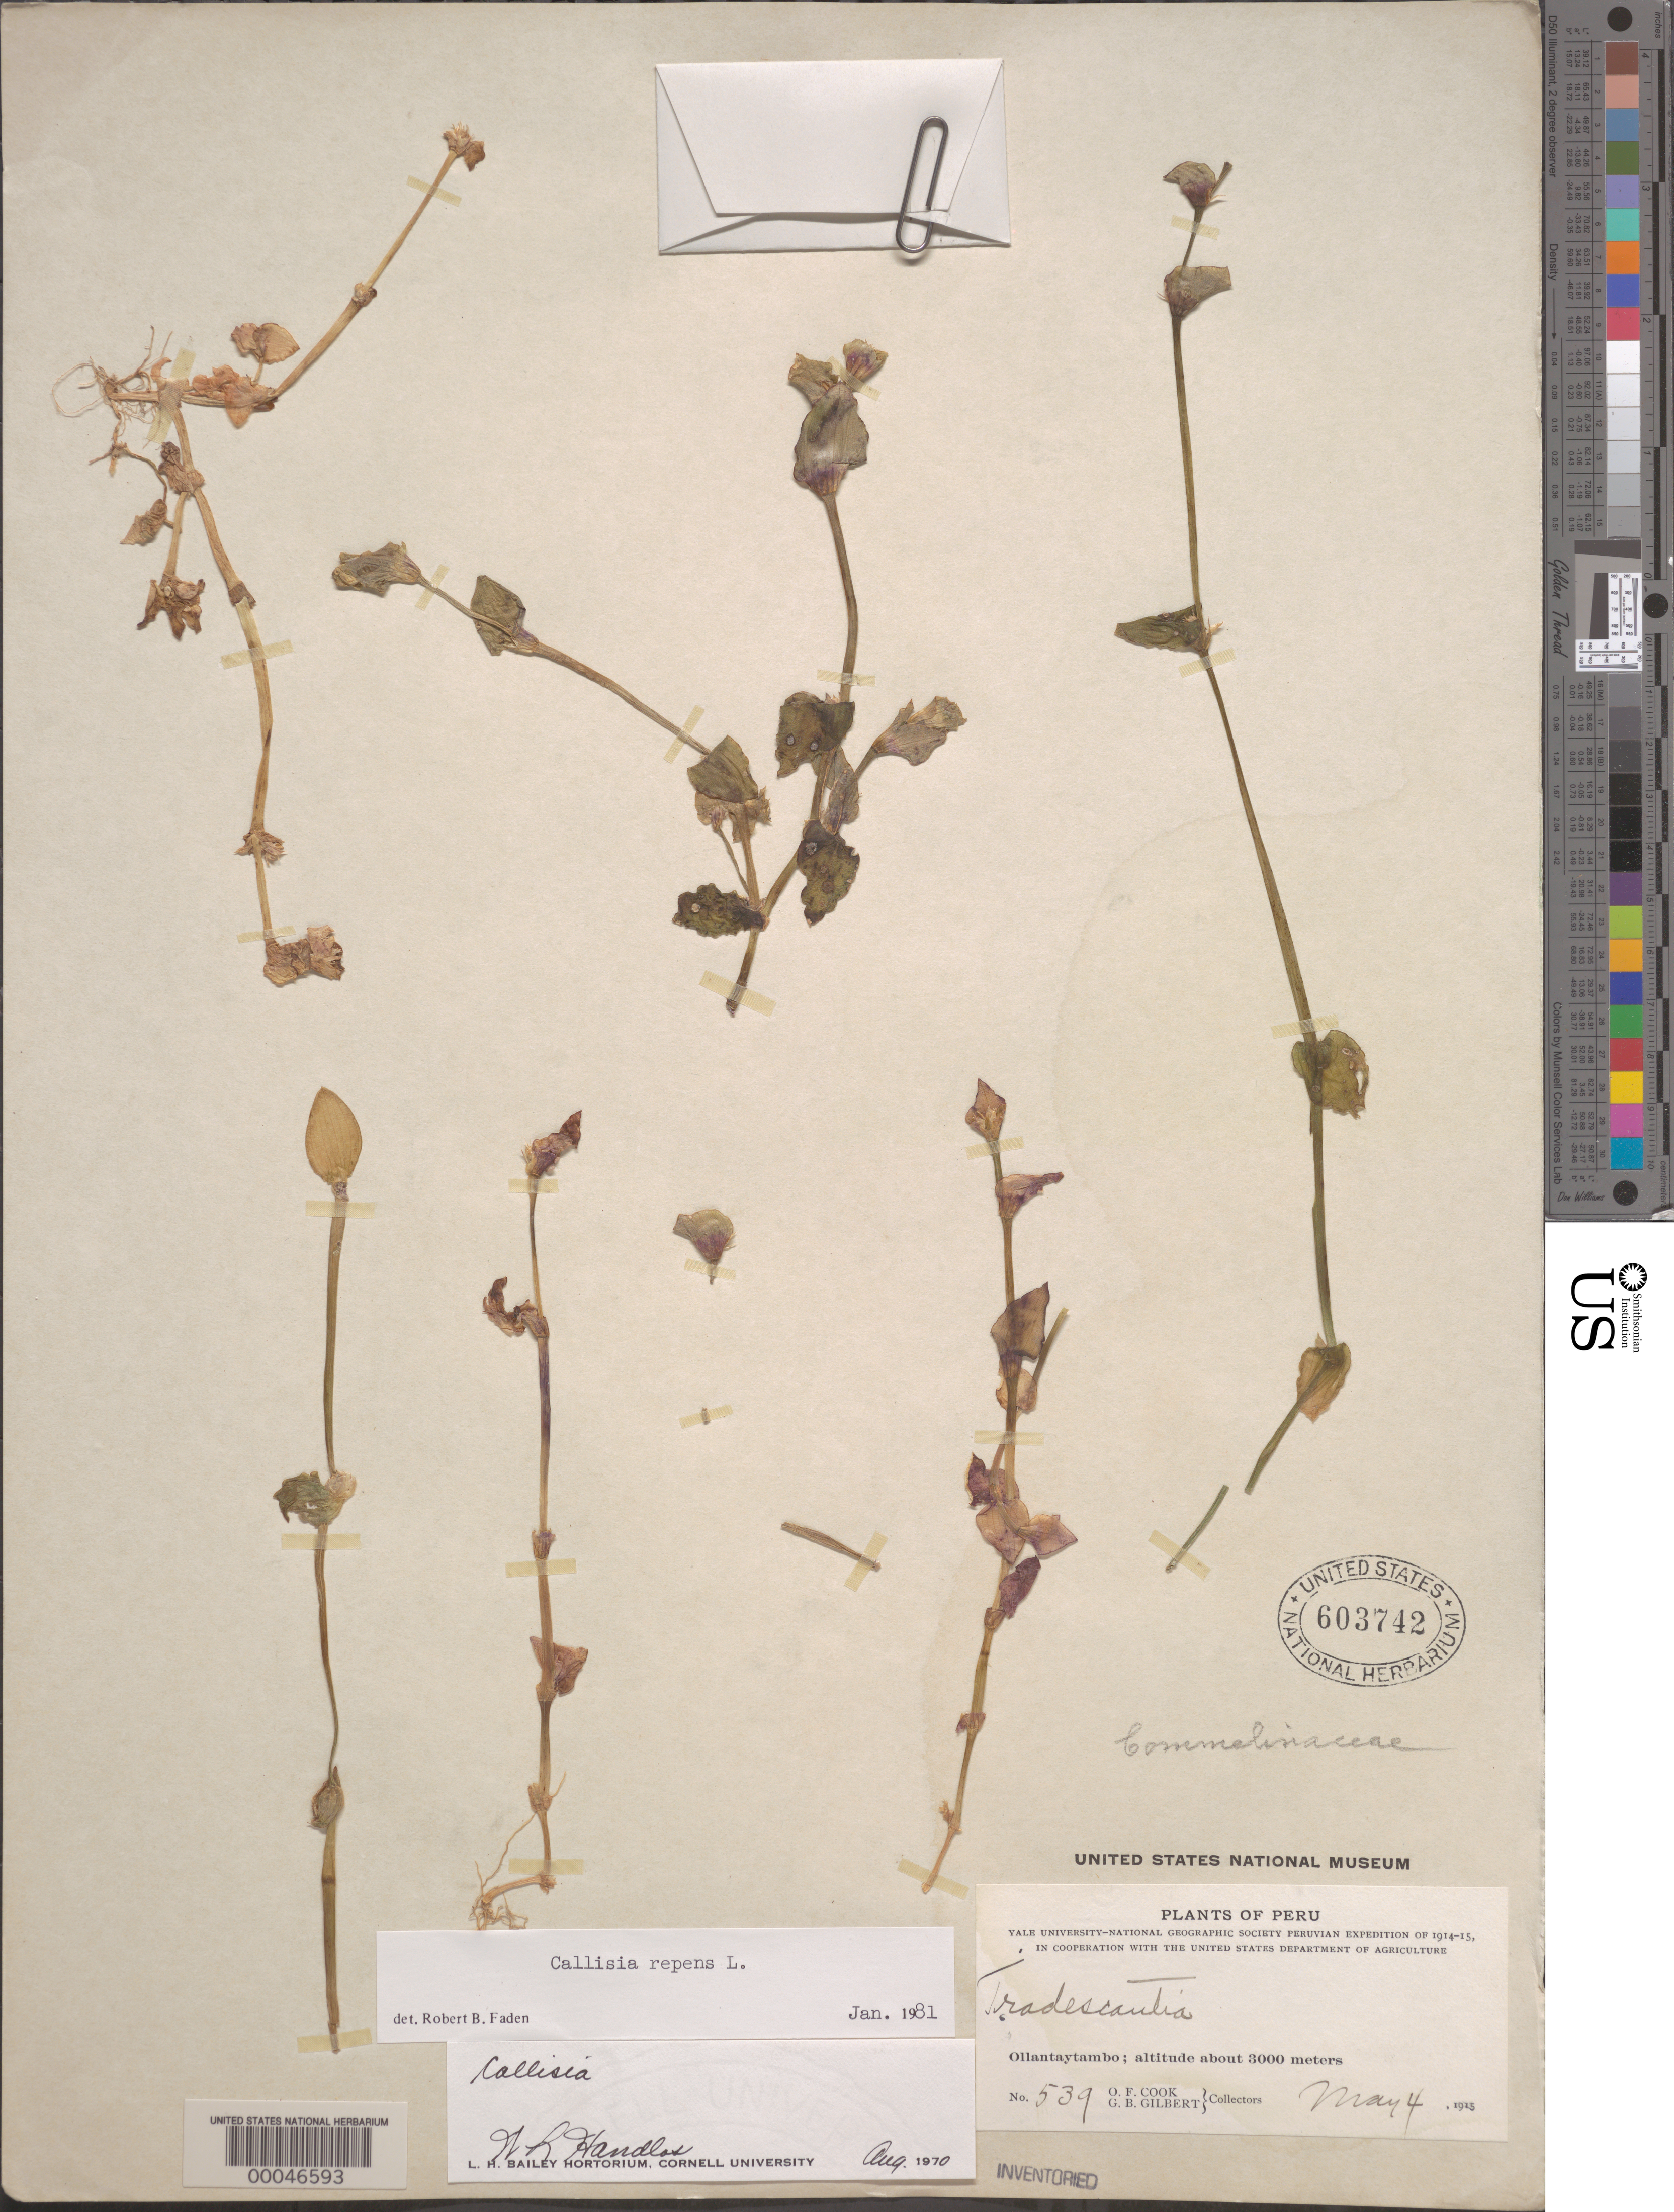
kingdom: Plantae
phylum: Tracheophyta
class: Liliopsida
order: Commelinales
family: Commelinaceae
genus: Callisia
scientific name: Callisia repens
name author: (Jacq.) L.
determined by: Faden, Robert B., (US), Smithsonian Institution - National Museum of Natural History (UNITED STATES)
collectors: O. F. Cook & G. B. Gilbert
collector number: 539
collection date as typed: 04 May 1915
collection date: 1915-05-04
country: Peru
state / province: Cusco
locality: Ollantaytambo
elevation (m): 3000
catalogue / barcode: US 603742